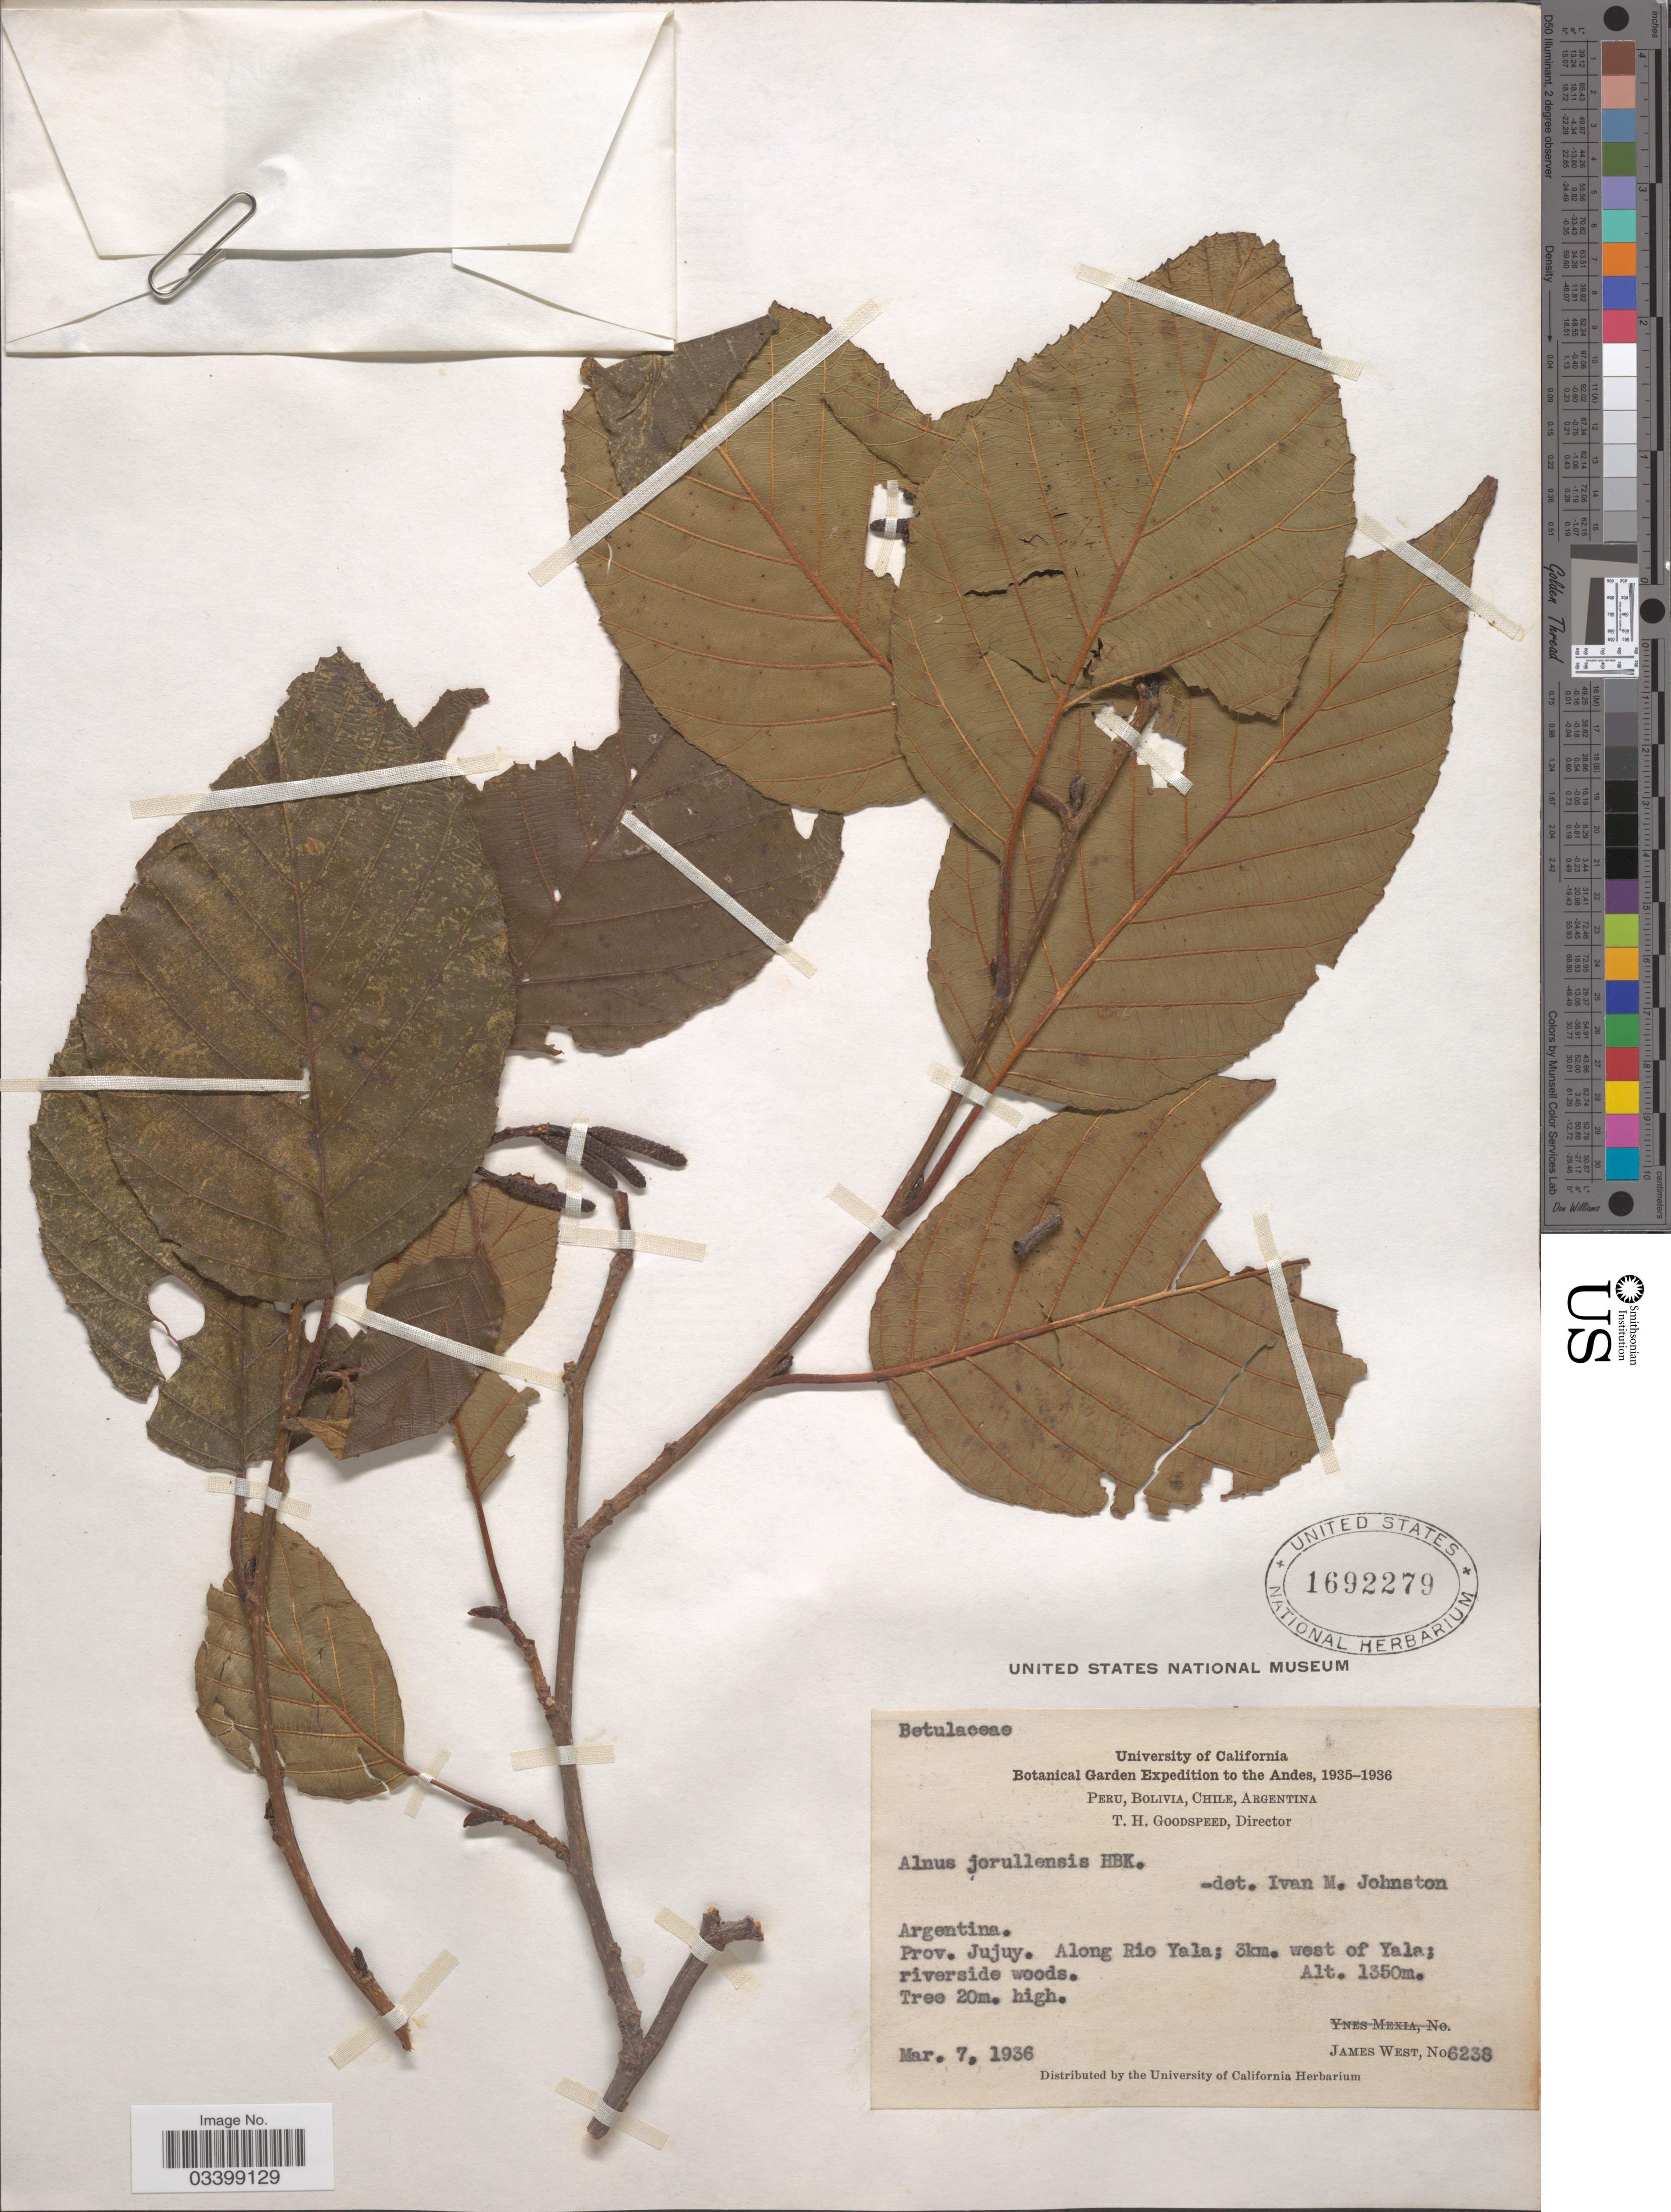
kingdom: Plantae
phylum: Tracheophyta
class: Magnoliopsida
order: Fagales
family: Betulaceae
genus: Alnus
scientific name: Alnus acuminata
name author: Kunth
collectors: J. West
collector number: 6238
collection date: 1936-03-07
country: Argentina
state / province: Jujuy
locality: The Andes. Along Rio Yala; 3 km. west of Yala.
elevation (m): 1350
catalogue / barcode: US 1692279